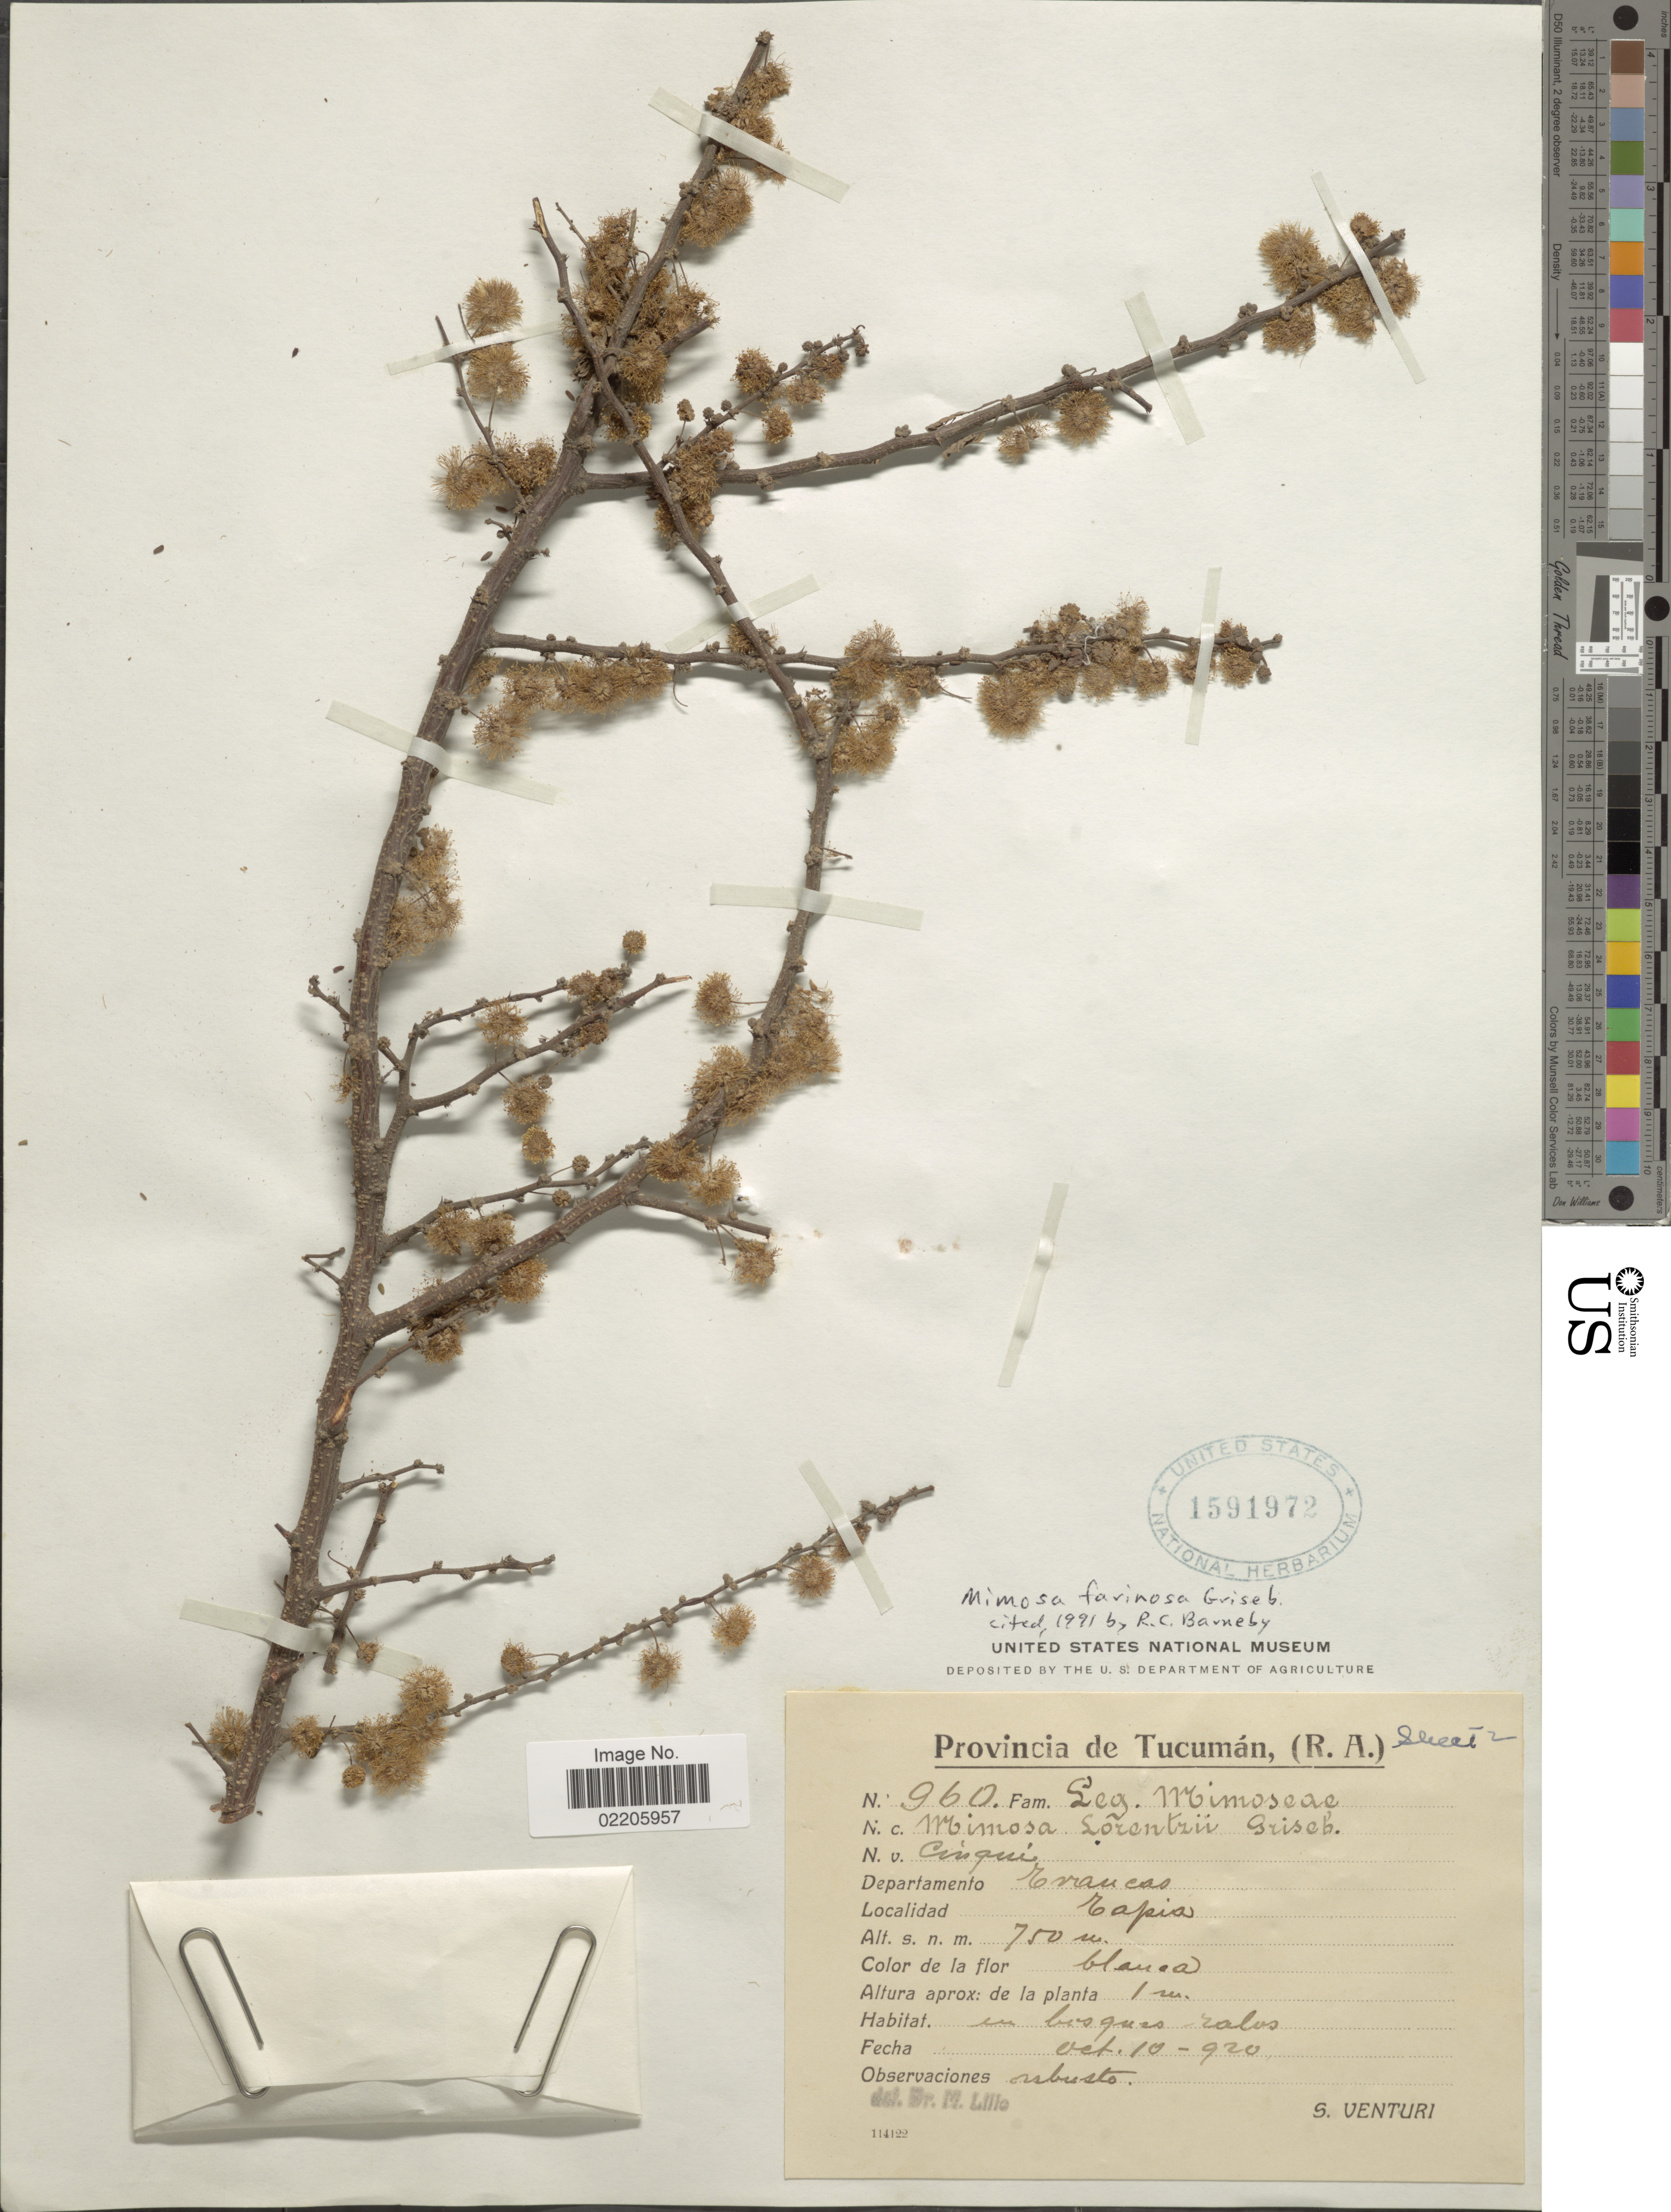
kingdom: Plantae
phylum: Tracheophyta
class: Magnoliopsida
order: Fabales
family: Fabaceae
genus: Mimosa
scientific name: Mimosa farinosa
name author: Griseb.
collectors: S. Venturi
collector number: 960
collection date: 1920-10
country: Argentina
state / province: Tucuman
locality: Provincia de Tucuman, (R. A.), Departamento: Trancas. Tapia.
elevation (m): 750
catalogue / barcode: US 1591972